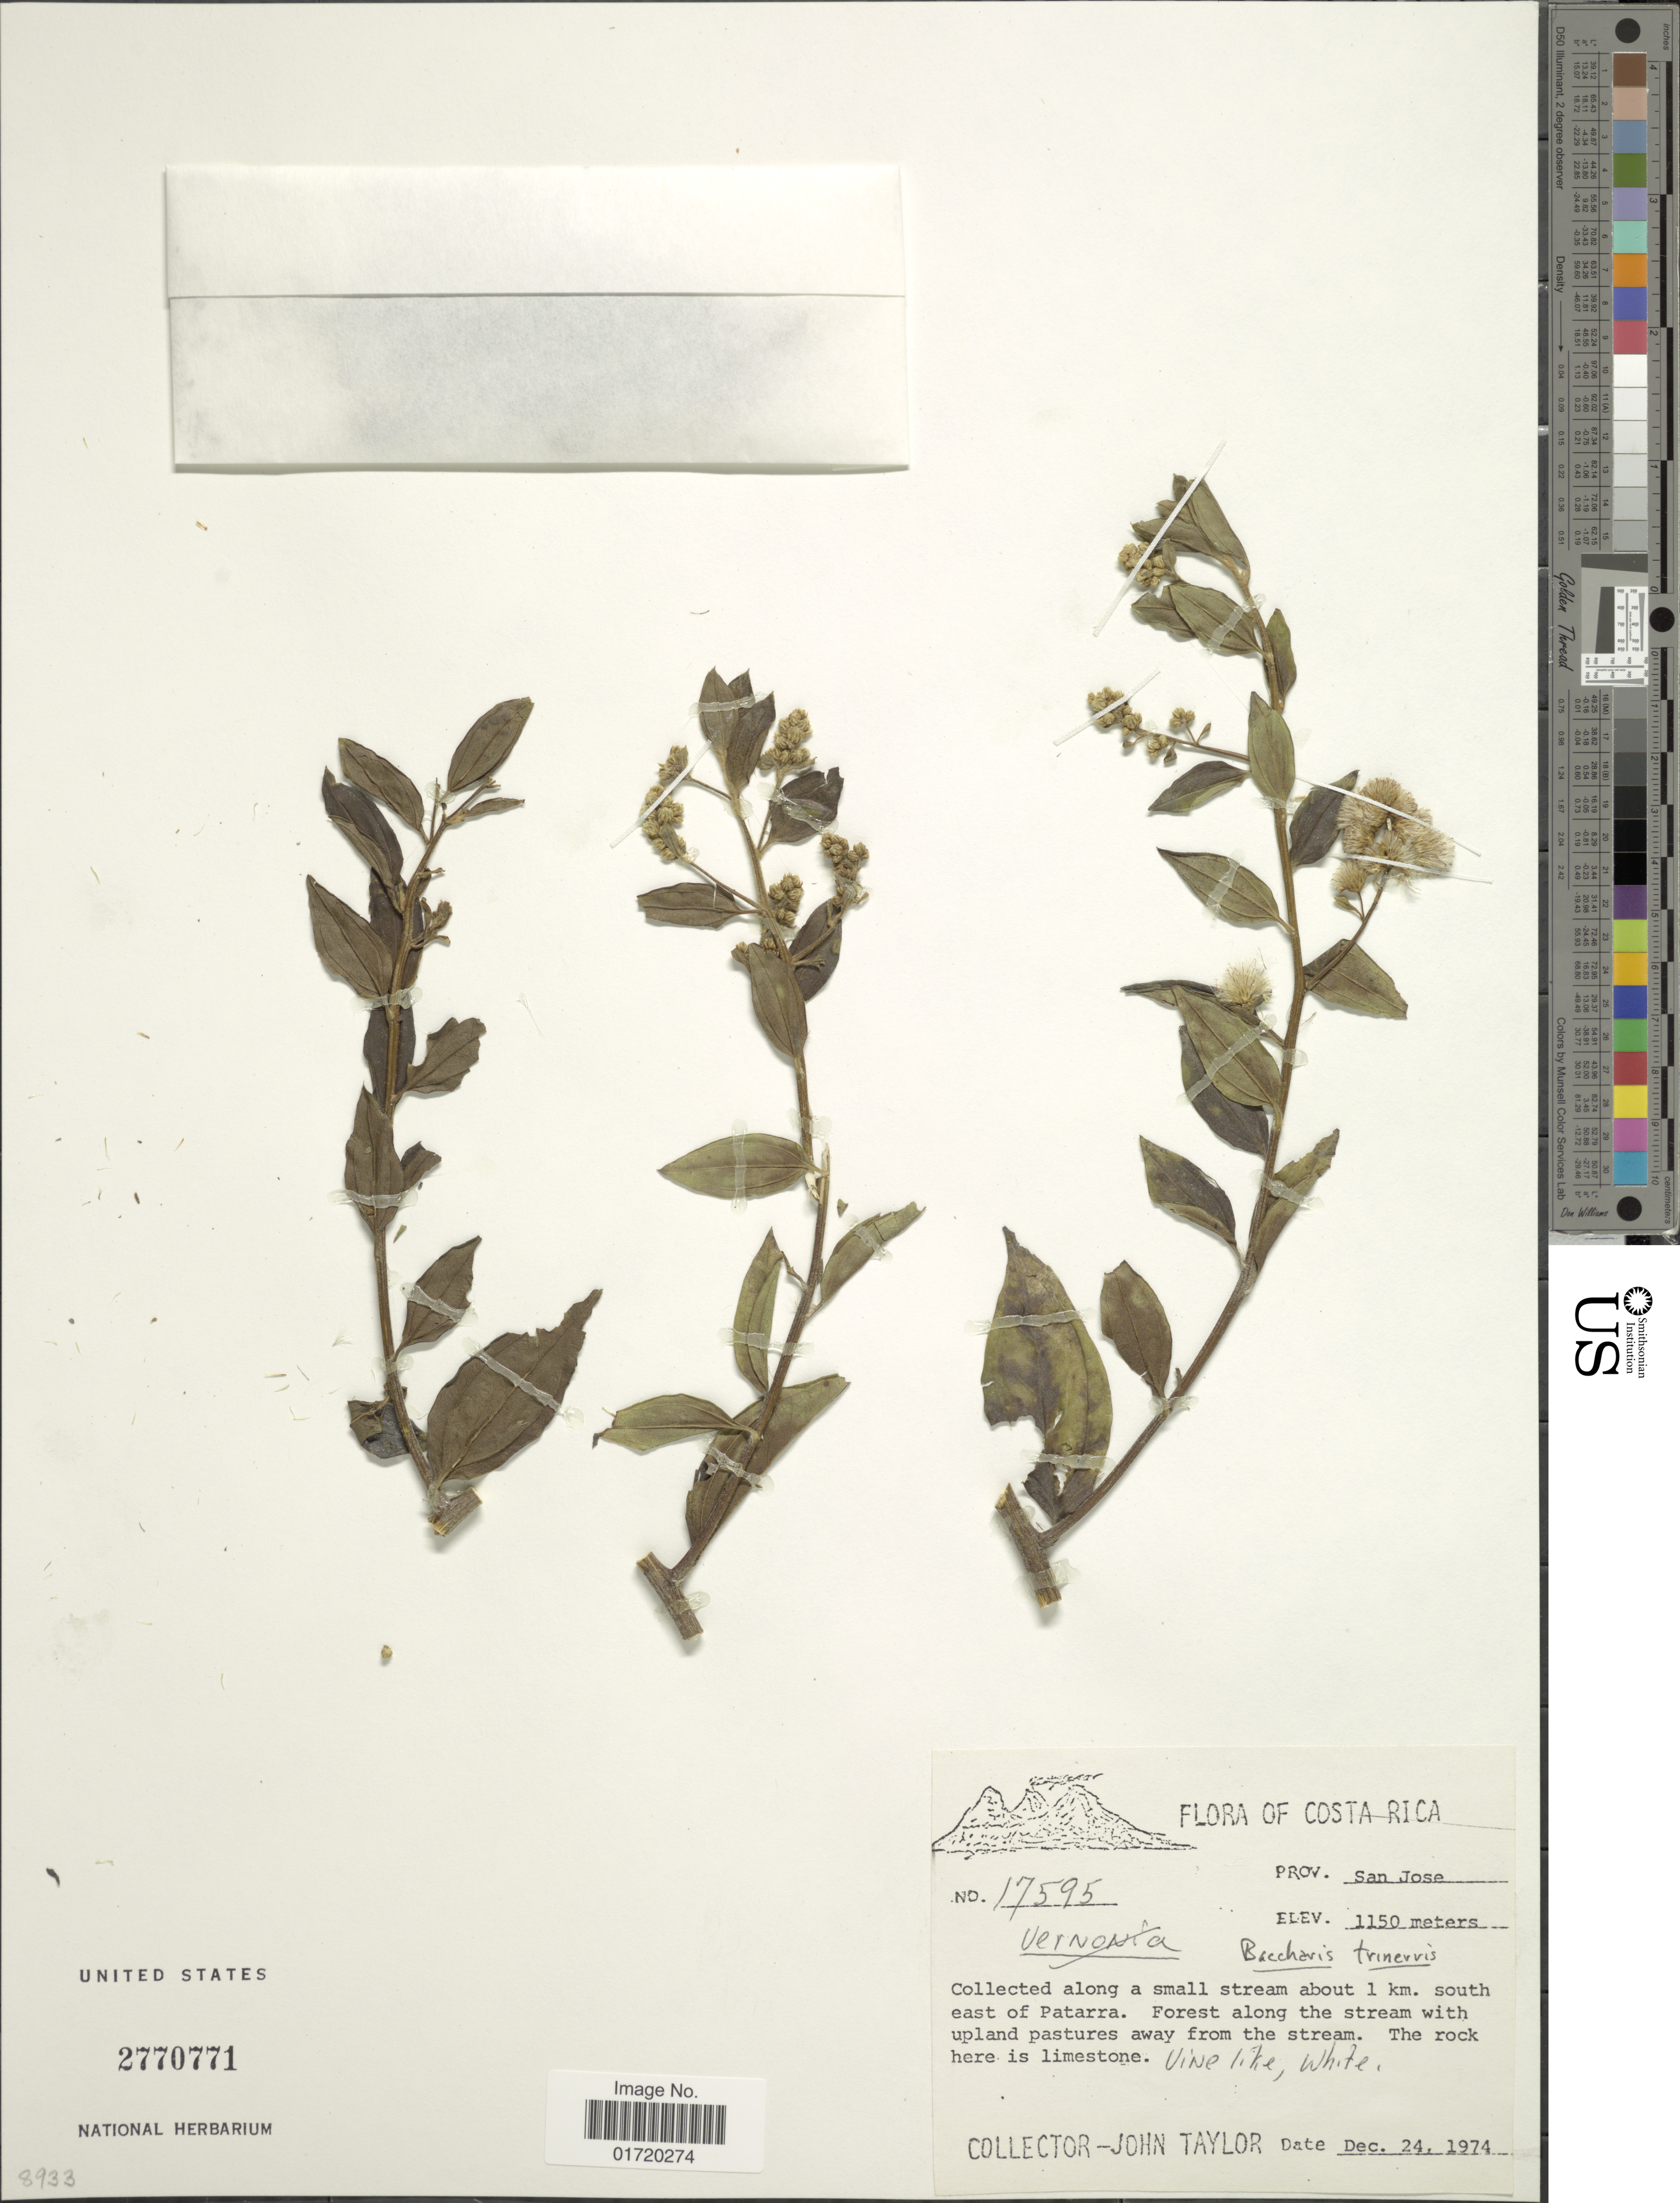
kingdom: Plantae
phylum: Tracheophyta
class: Magnoliopsida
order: Asterales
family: Asteraceae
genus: Baccharis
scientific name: Baccharis trinervis var. rhexioides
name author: (Kunth) Baker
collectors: J. Taylor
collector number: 17595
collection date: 1974-12-24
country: Costa Rica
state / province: San José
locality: About 1 km south east of Patarra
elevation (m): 1150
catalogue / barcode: US 2770771